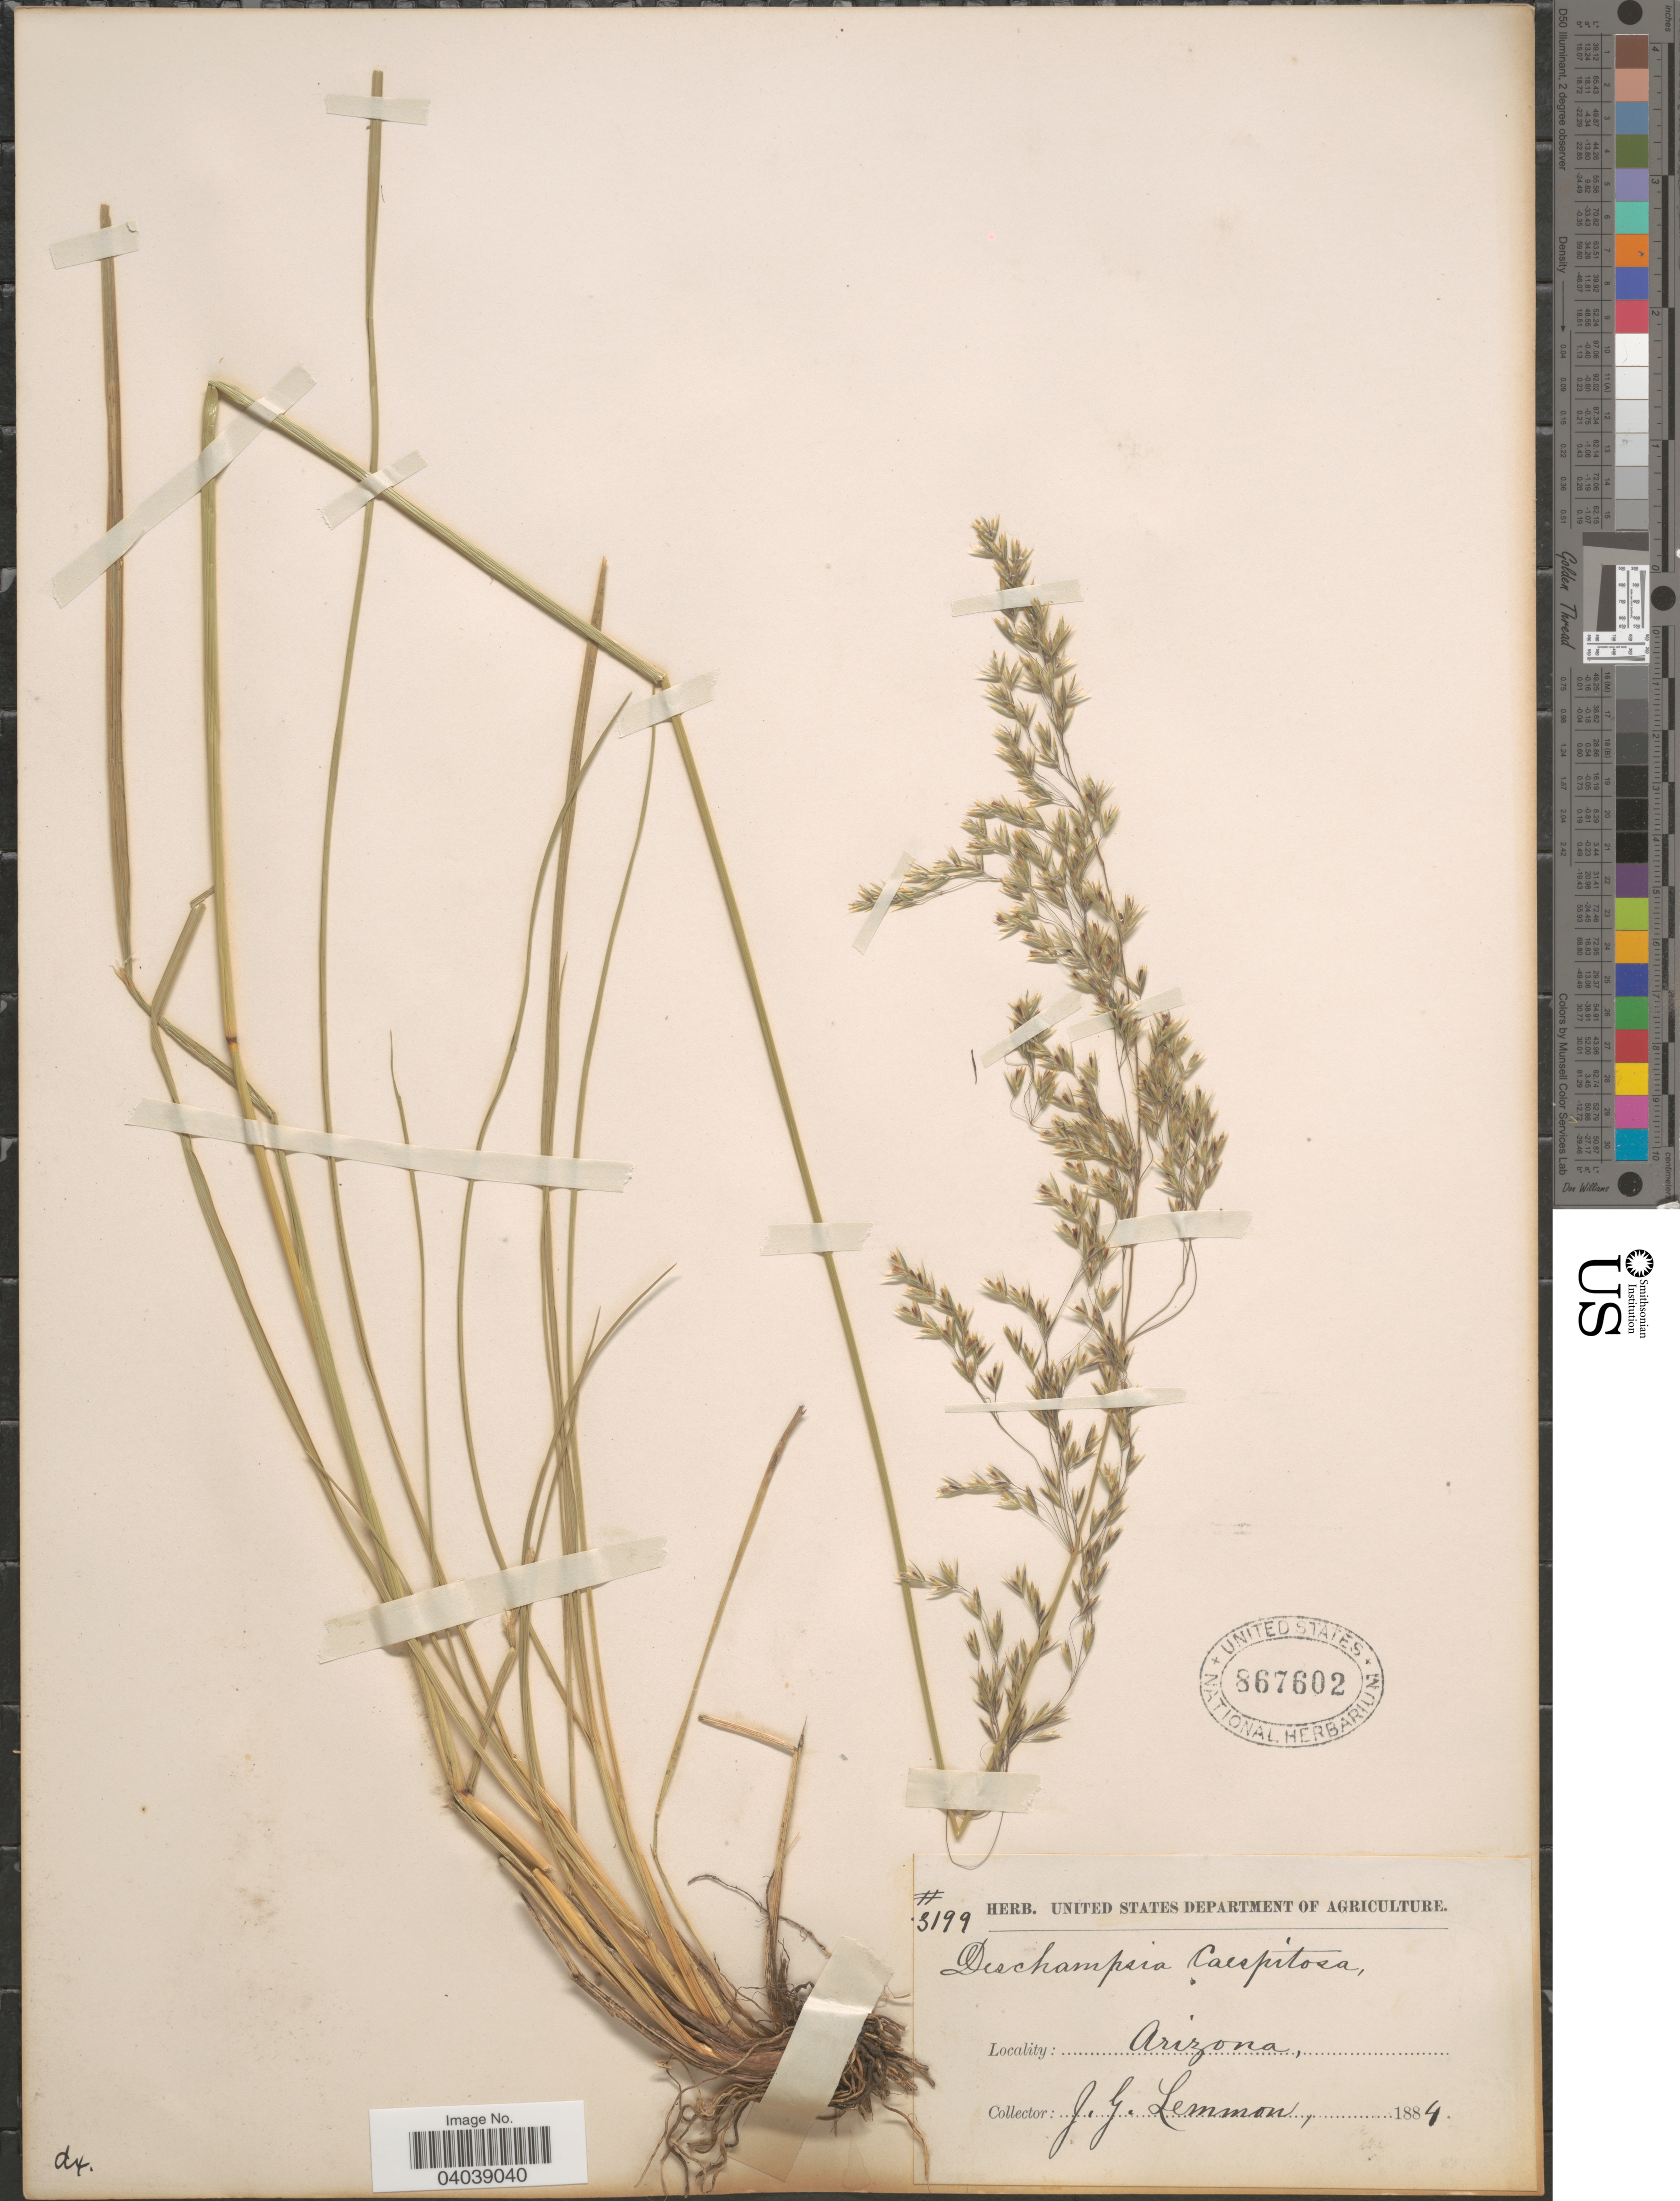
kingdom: Plantae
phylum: Tracheophyta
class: Liliopsida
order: Poales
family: Poaceae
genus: Deschampsia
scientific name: Deschampsia cespitosa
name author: (L.) P. Beauv.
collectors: J. Lemmon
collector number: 3199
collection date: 1884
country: United States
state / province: Arizona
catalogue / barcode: US 867602